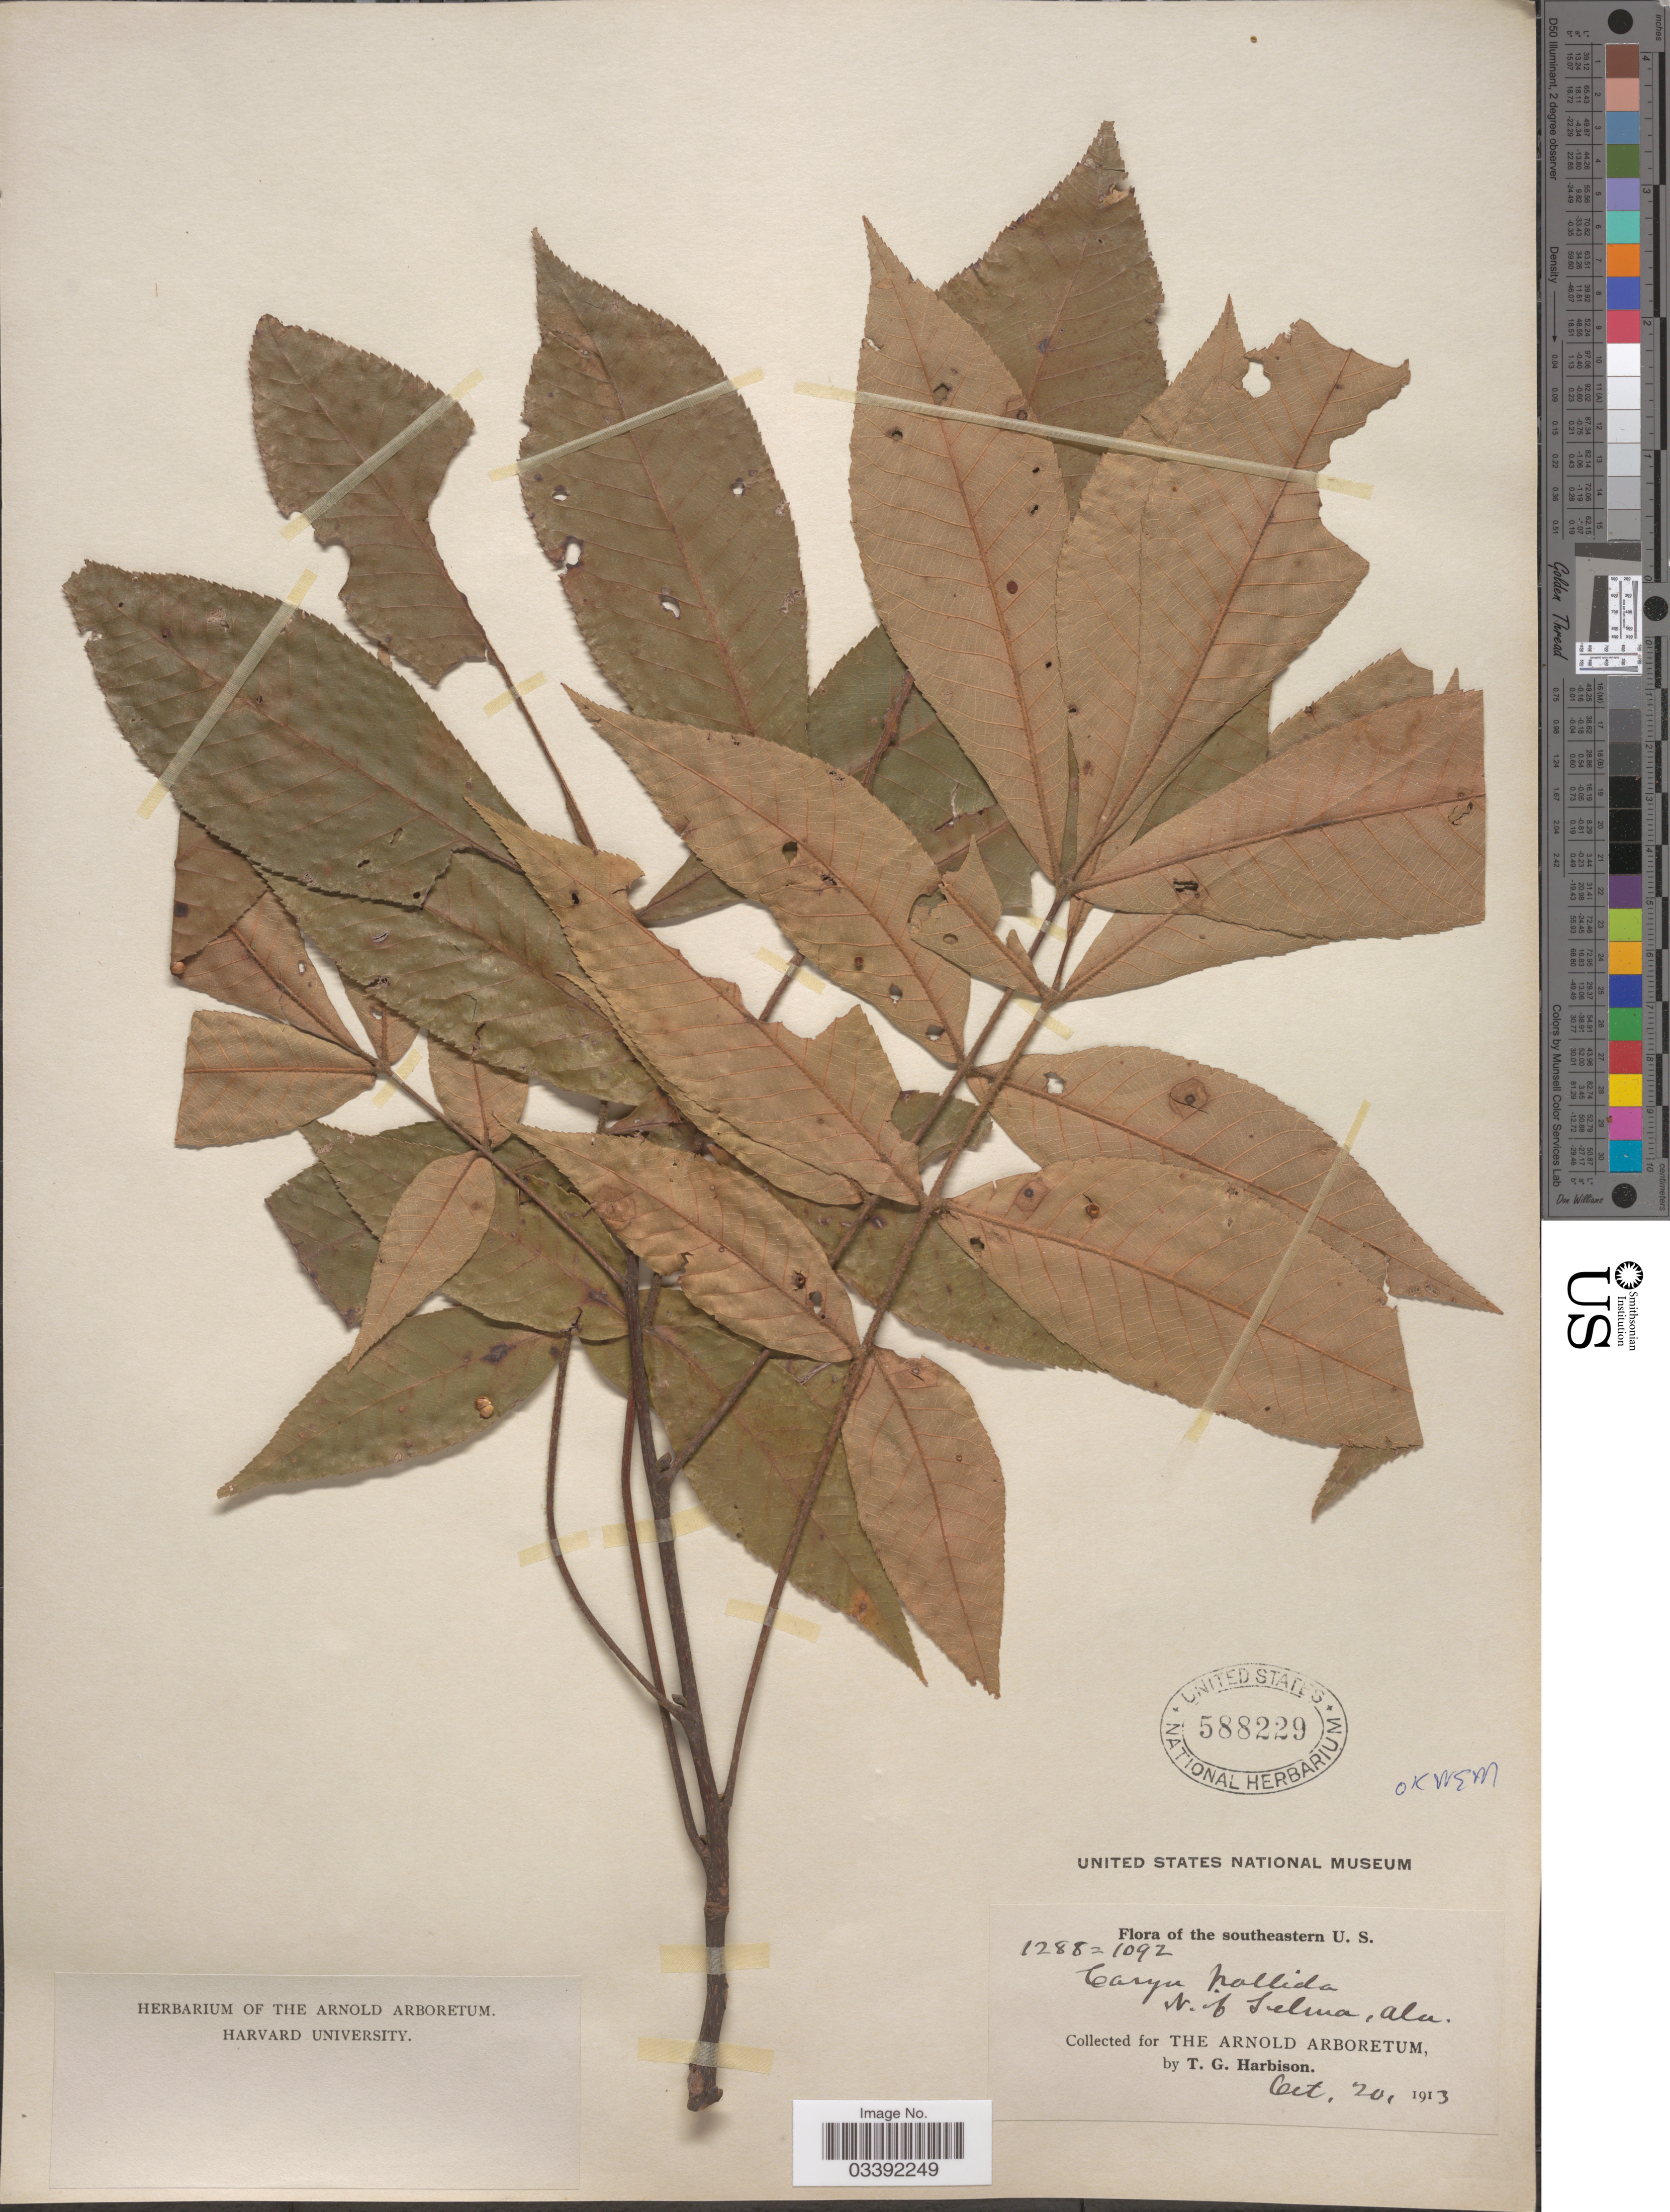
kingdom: Plantae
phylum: Tracheophyta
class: Magnoliopsida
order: Fagales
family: Juglandaceae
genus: Carya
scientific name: Carya pallida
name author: (Ashe) Engl. & Graebner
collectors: T. Harbison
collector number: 1288/1092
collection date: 1913-10-20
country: United States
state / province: Alabama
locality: N. of Selma.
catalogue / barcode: US 588229